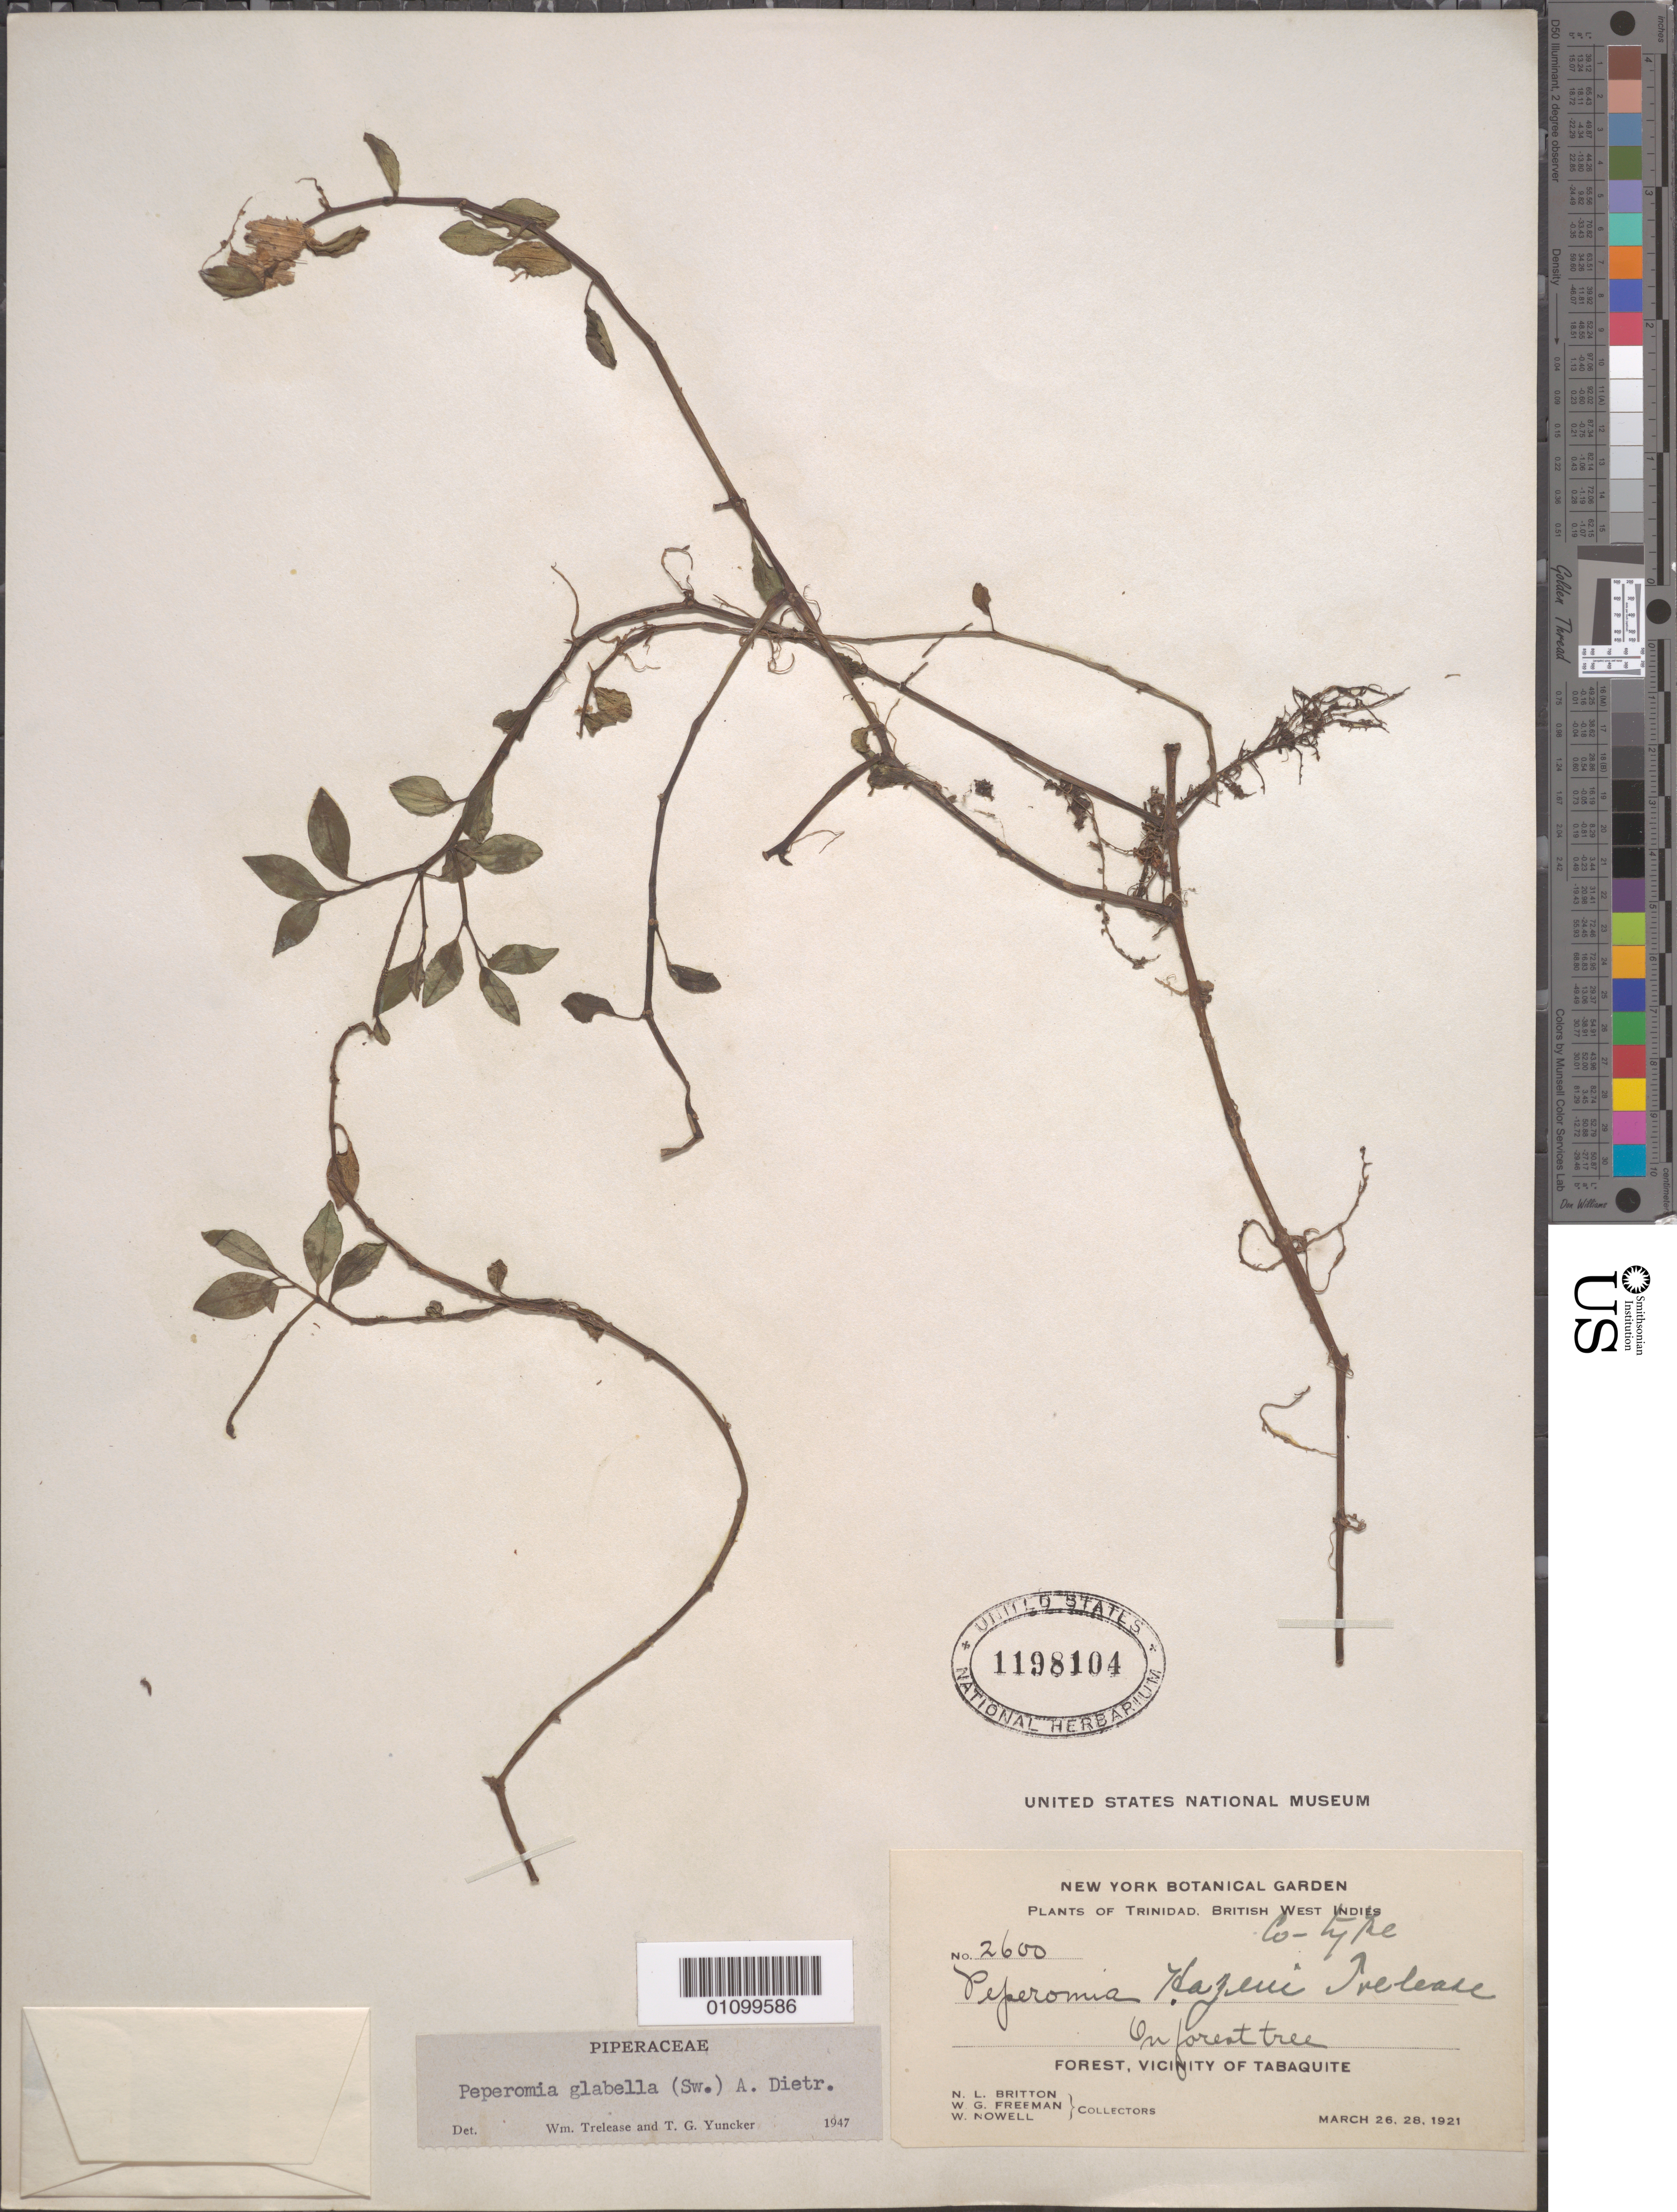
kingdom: Plantae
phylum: Tracheophyta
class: Magnoliopsida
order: Piperales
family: Piperaceae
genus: Peperomia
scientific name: Peperomia glabella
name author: (Sw.) A. Dietr.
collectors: N. Britton, W. Freeman & W. Nowell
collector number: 2600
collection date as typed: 26 Mar 1921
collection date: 1921-03-26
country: Trinidad and Tobago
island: Trinidad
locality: Forest, Vicinity of Tabaquite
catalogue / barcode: US 1198104